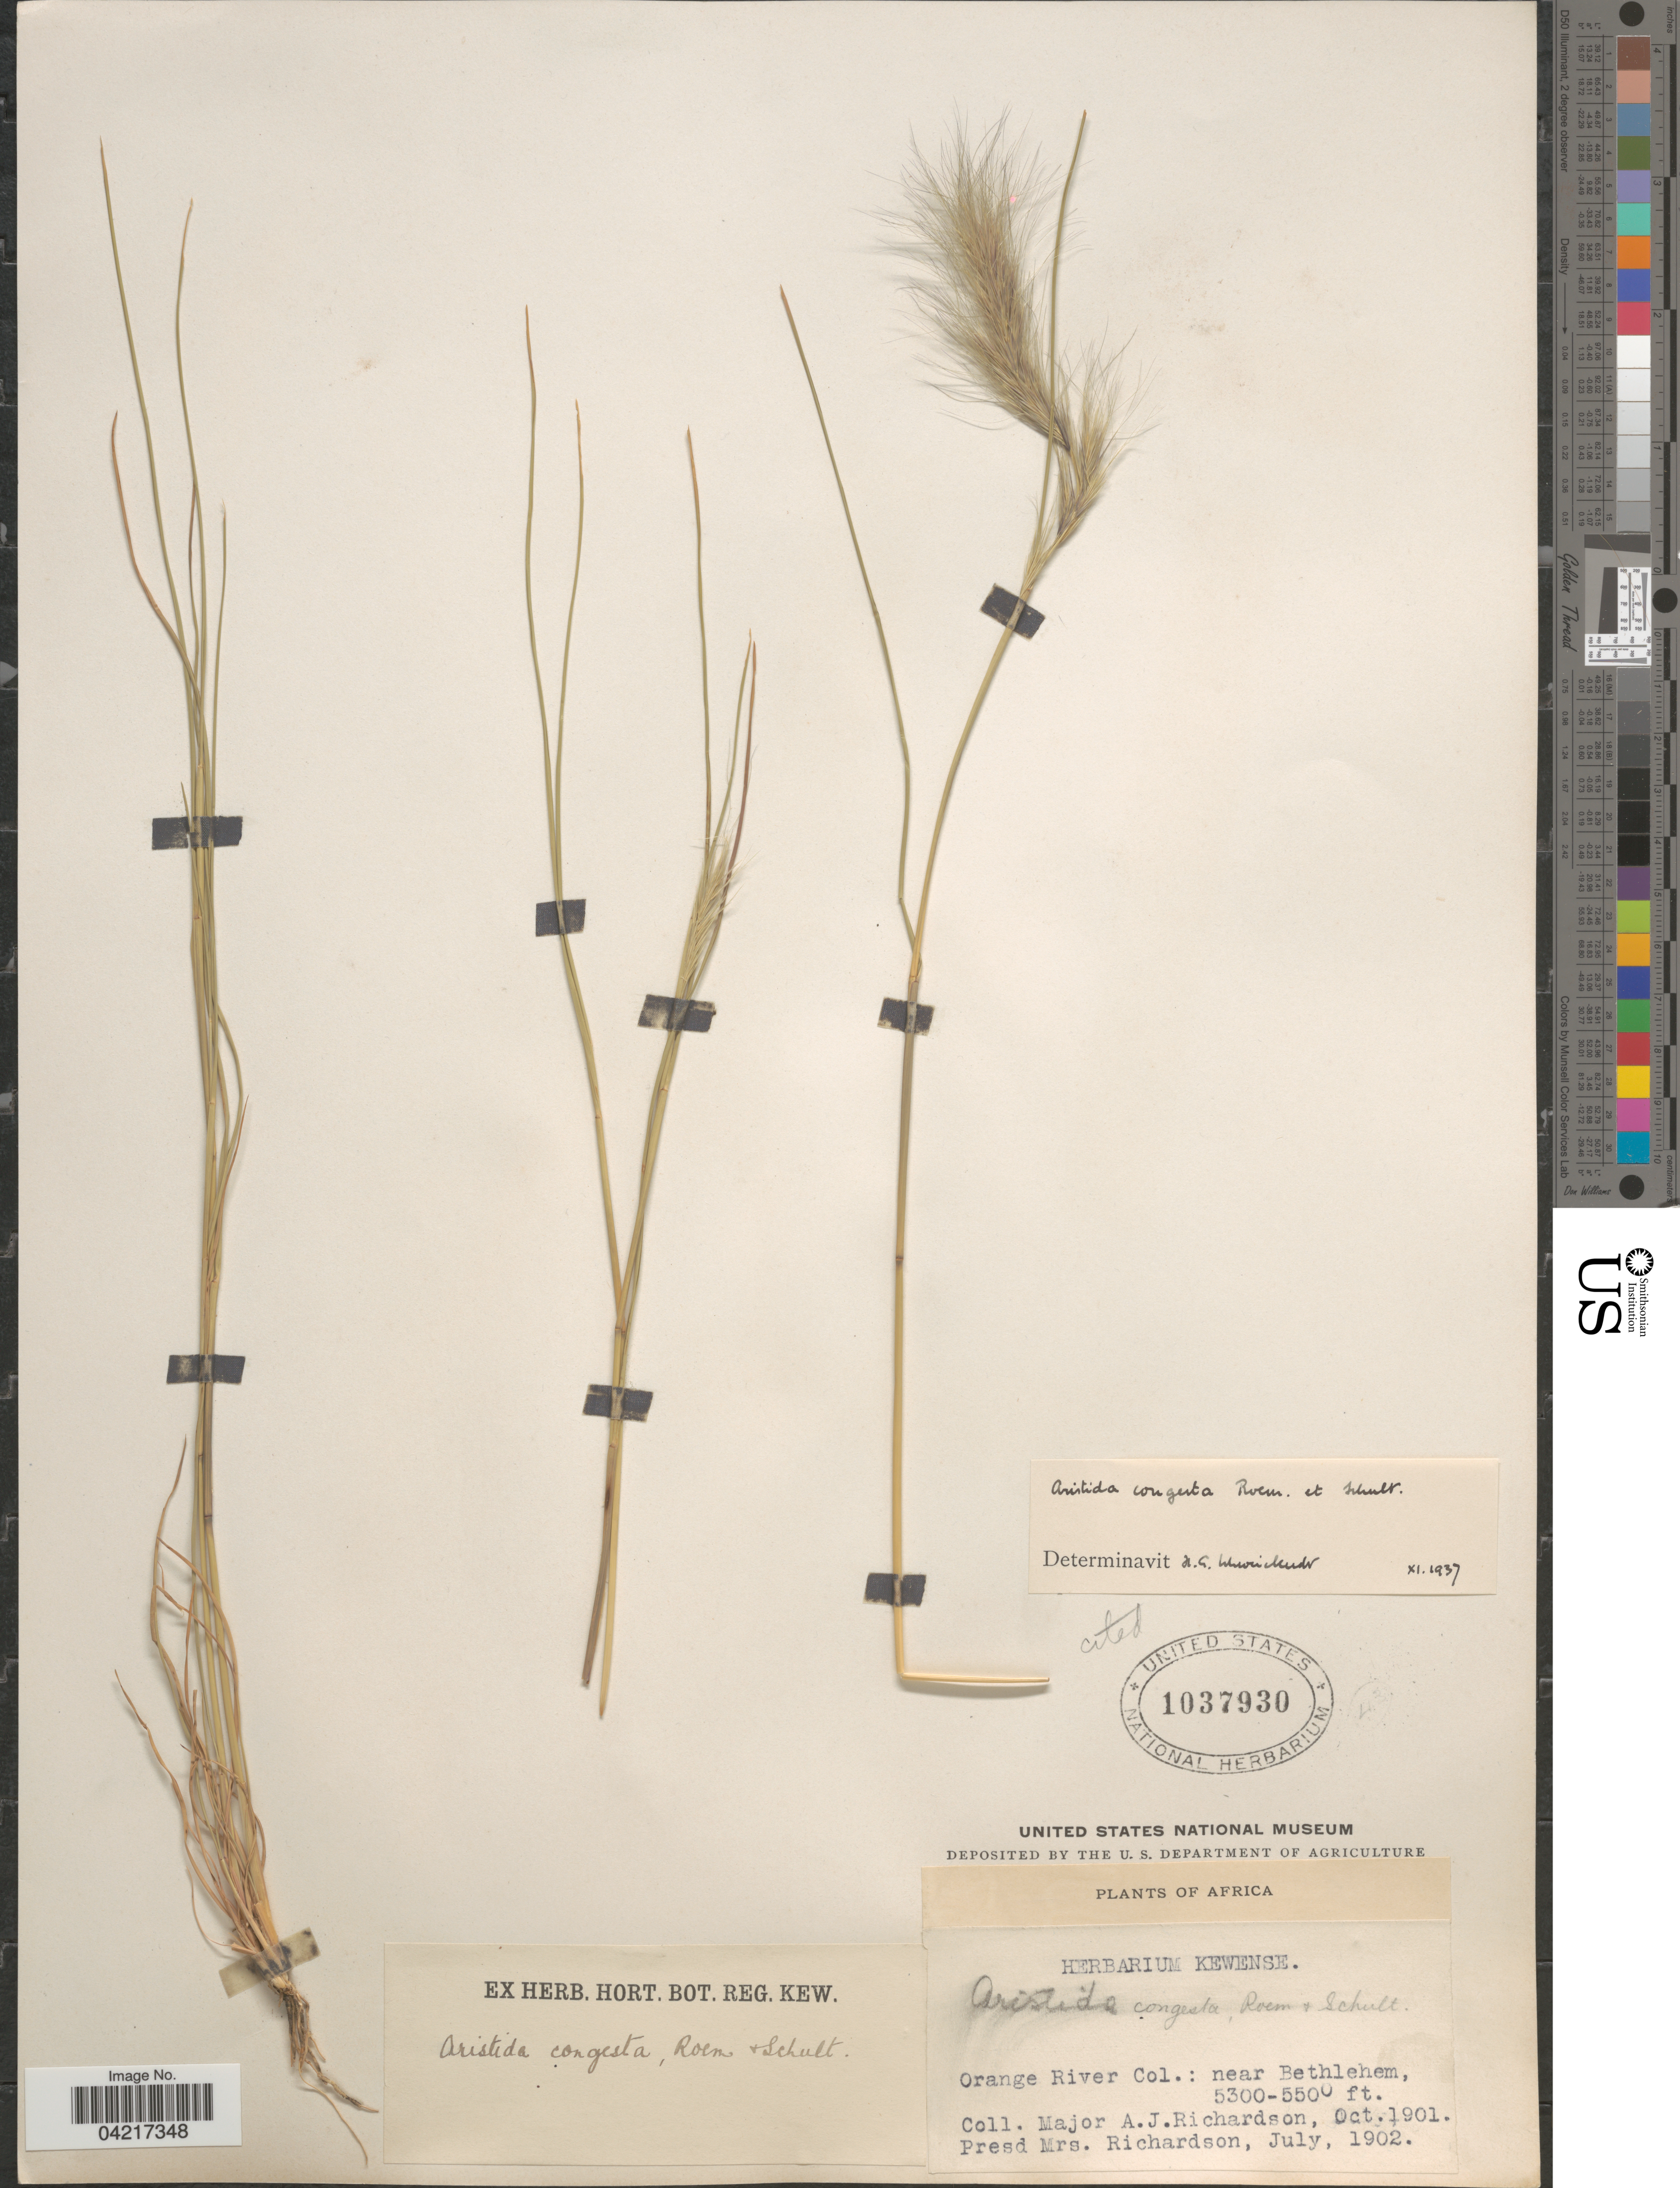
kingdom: Plantae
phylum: Tracheophyta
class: Liliopsida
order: Poales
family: Poaceae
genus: Aristida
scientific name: Aristida congesta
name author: Roem. & Schult.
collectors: A. Richardson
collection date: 1901-10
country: South Africa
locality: Africa. Orange River Col.: near Bethlehem.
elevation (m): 1615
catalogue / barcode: US 1037930